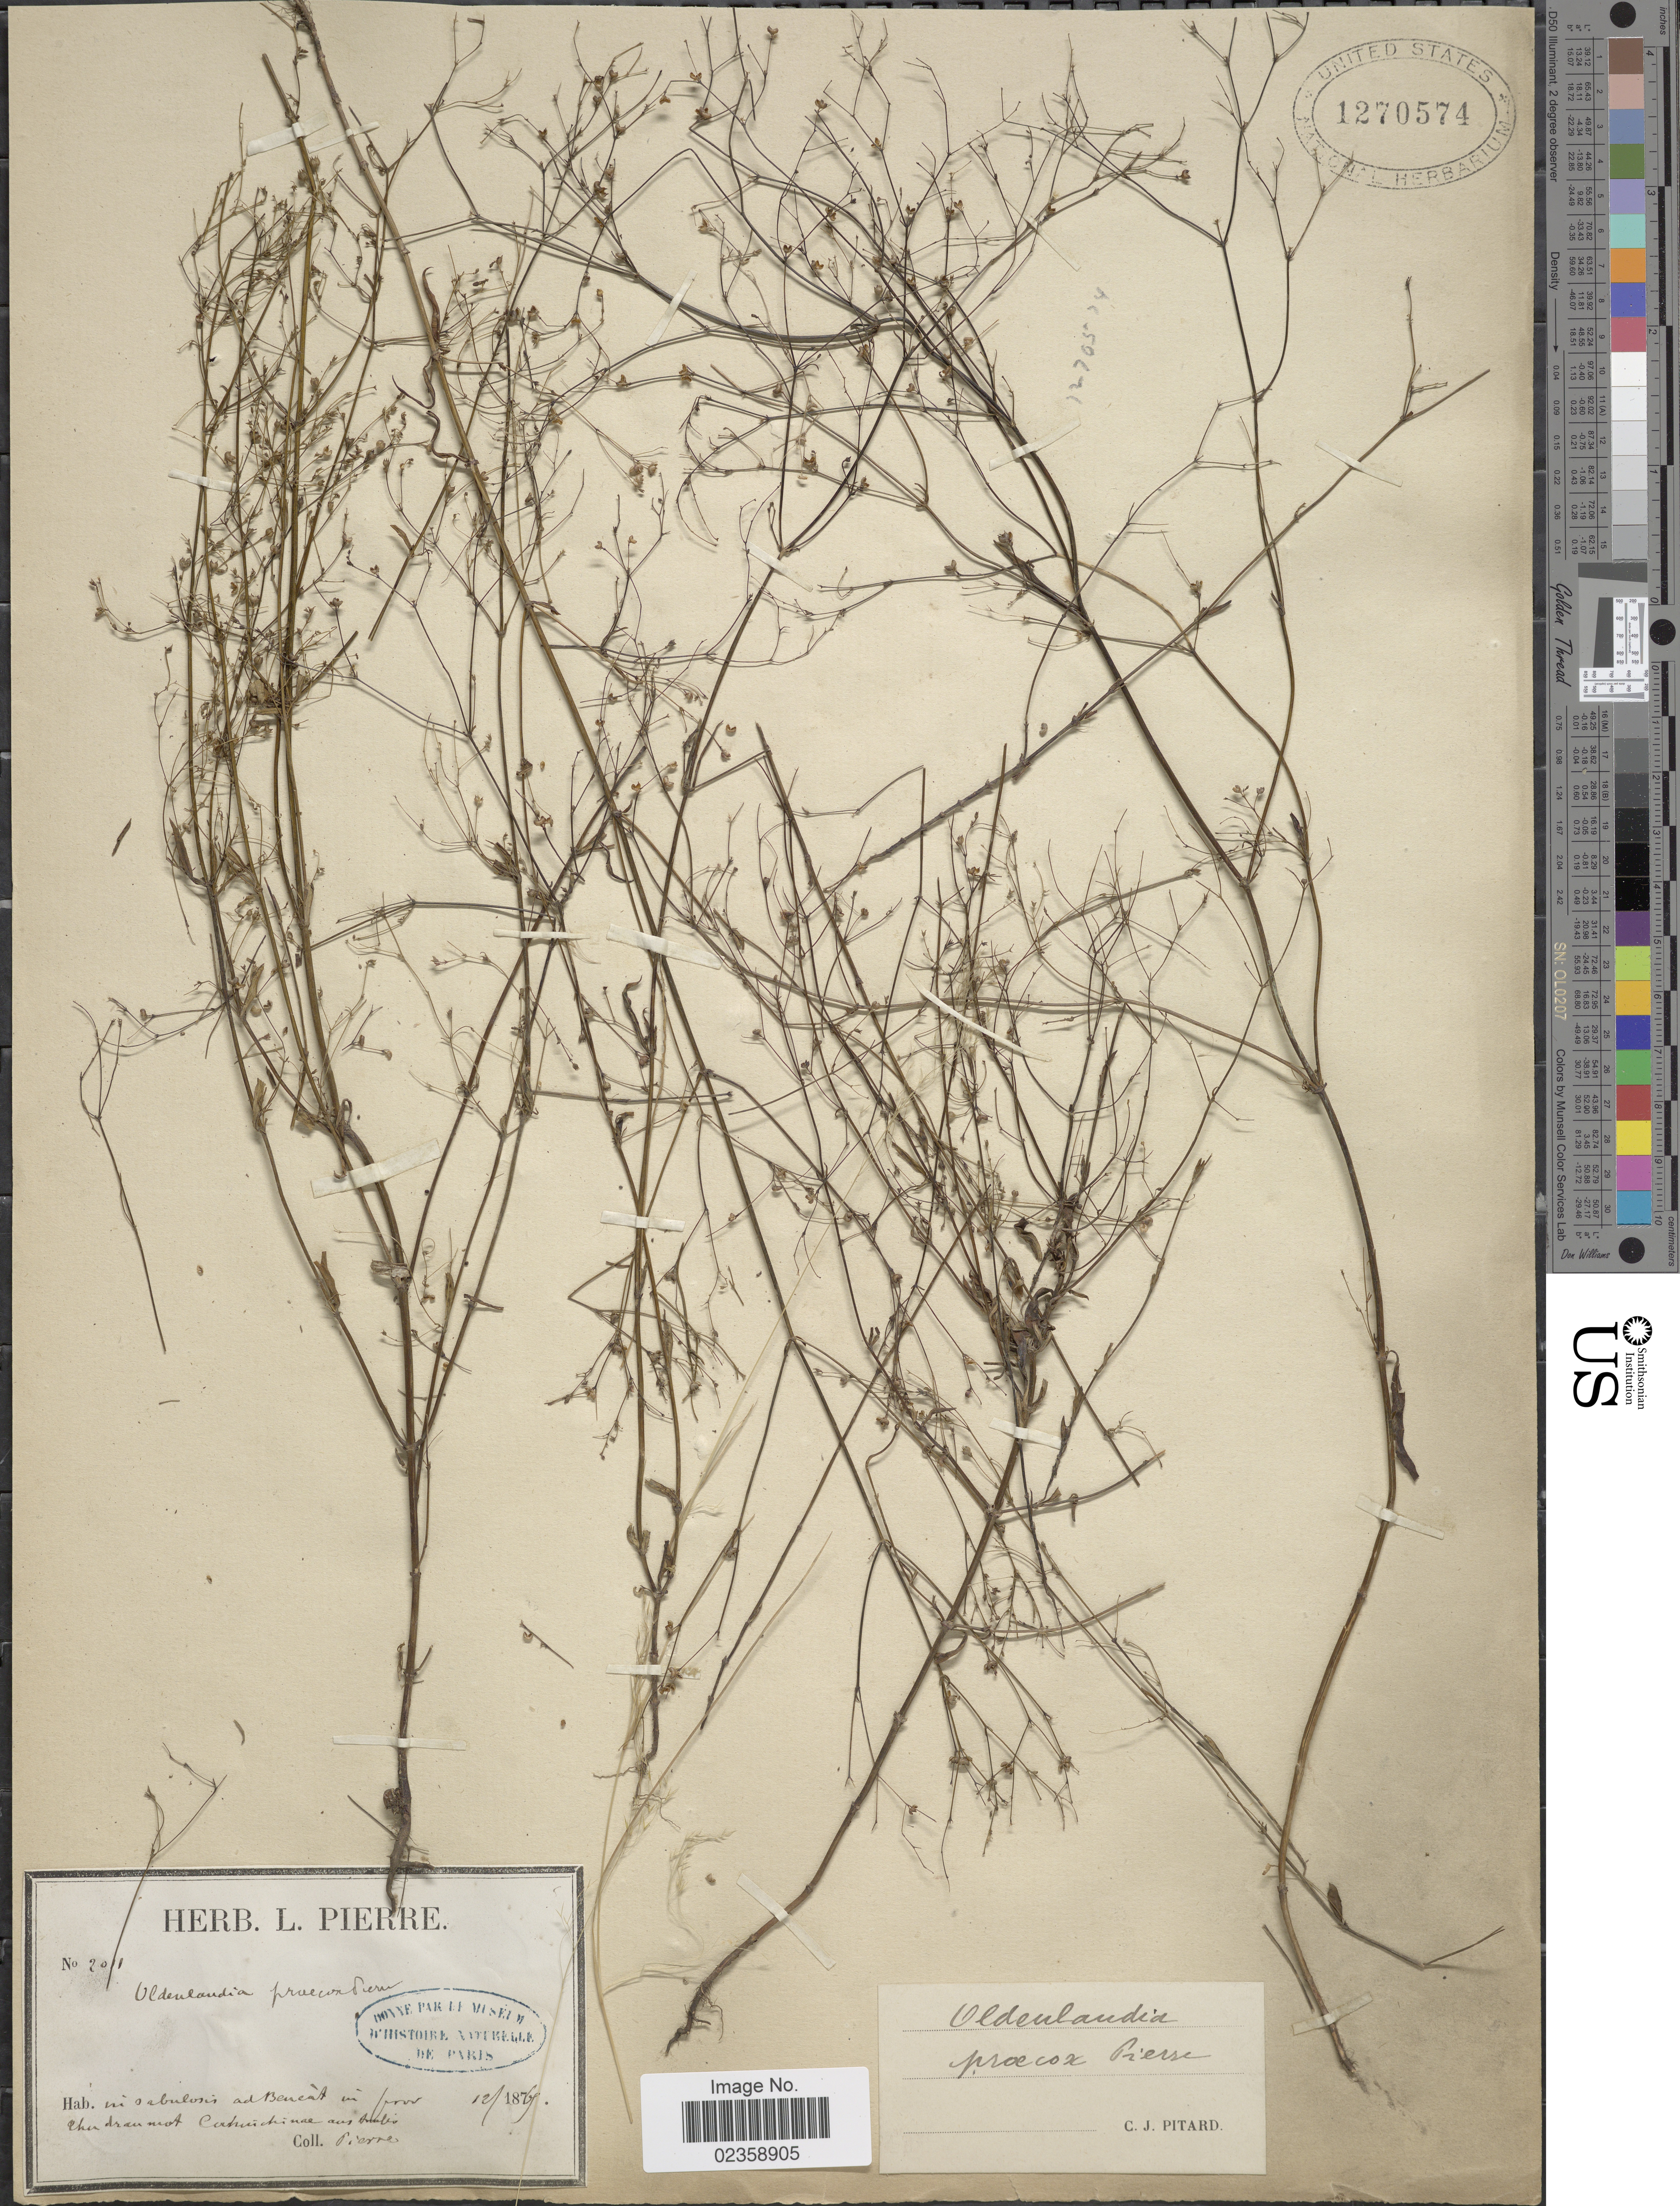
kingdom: Plantae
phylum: Tracheophyta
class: Magnoliopsida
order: Gentianales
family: Rubiaceae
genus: Oldenlandia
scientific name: Oldenlandia praecox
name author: Pierre ex Pit.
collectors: -- Pierre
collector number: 2011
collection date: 1865-12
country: Vietnam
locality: In sabulosis ad Beneàt in foot Chu dran not Cochinchinae australis. [interpreted]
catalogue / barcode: US 1270574